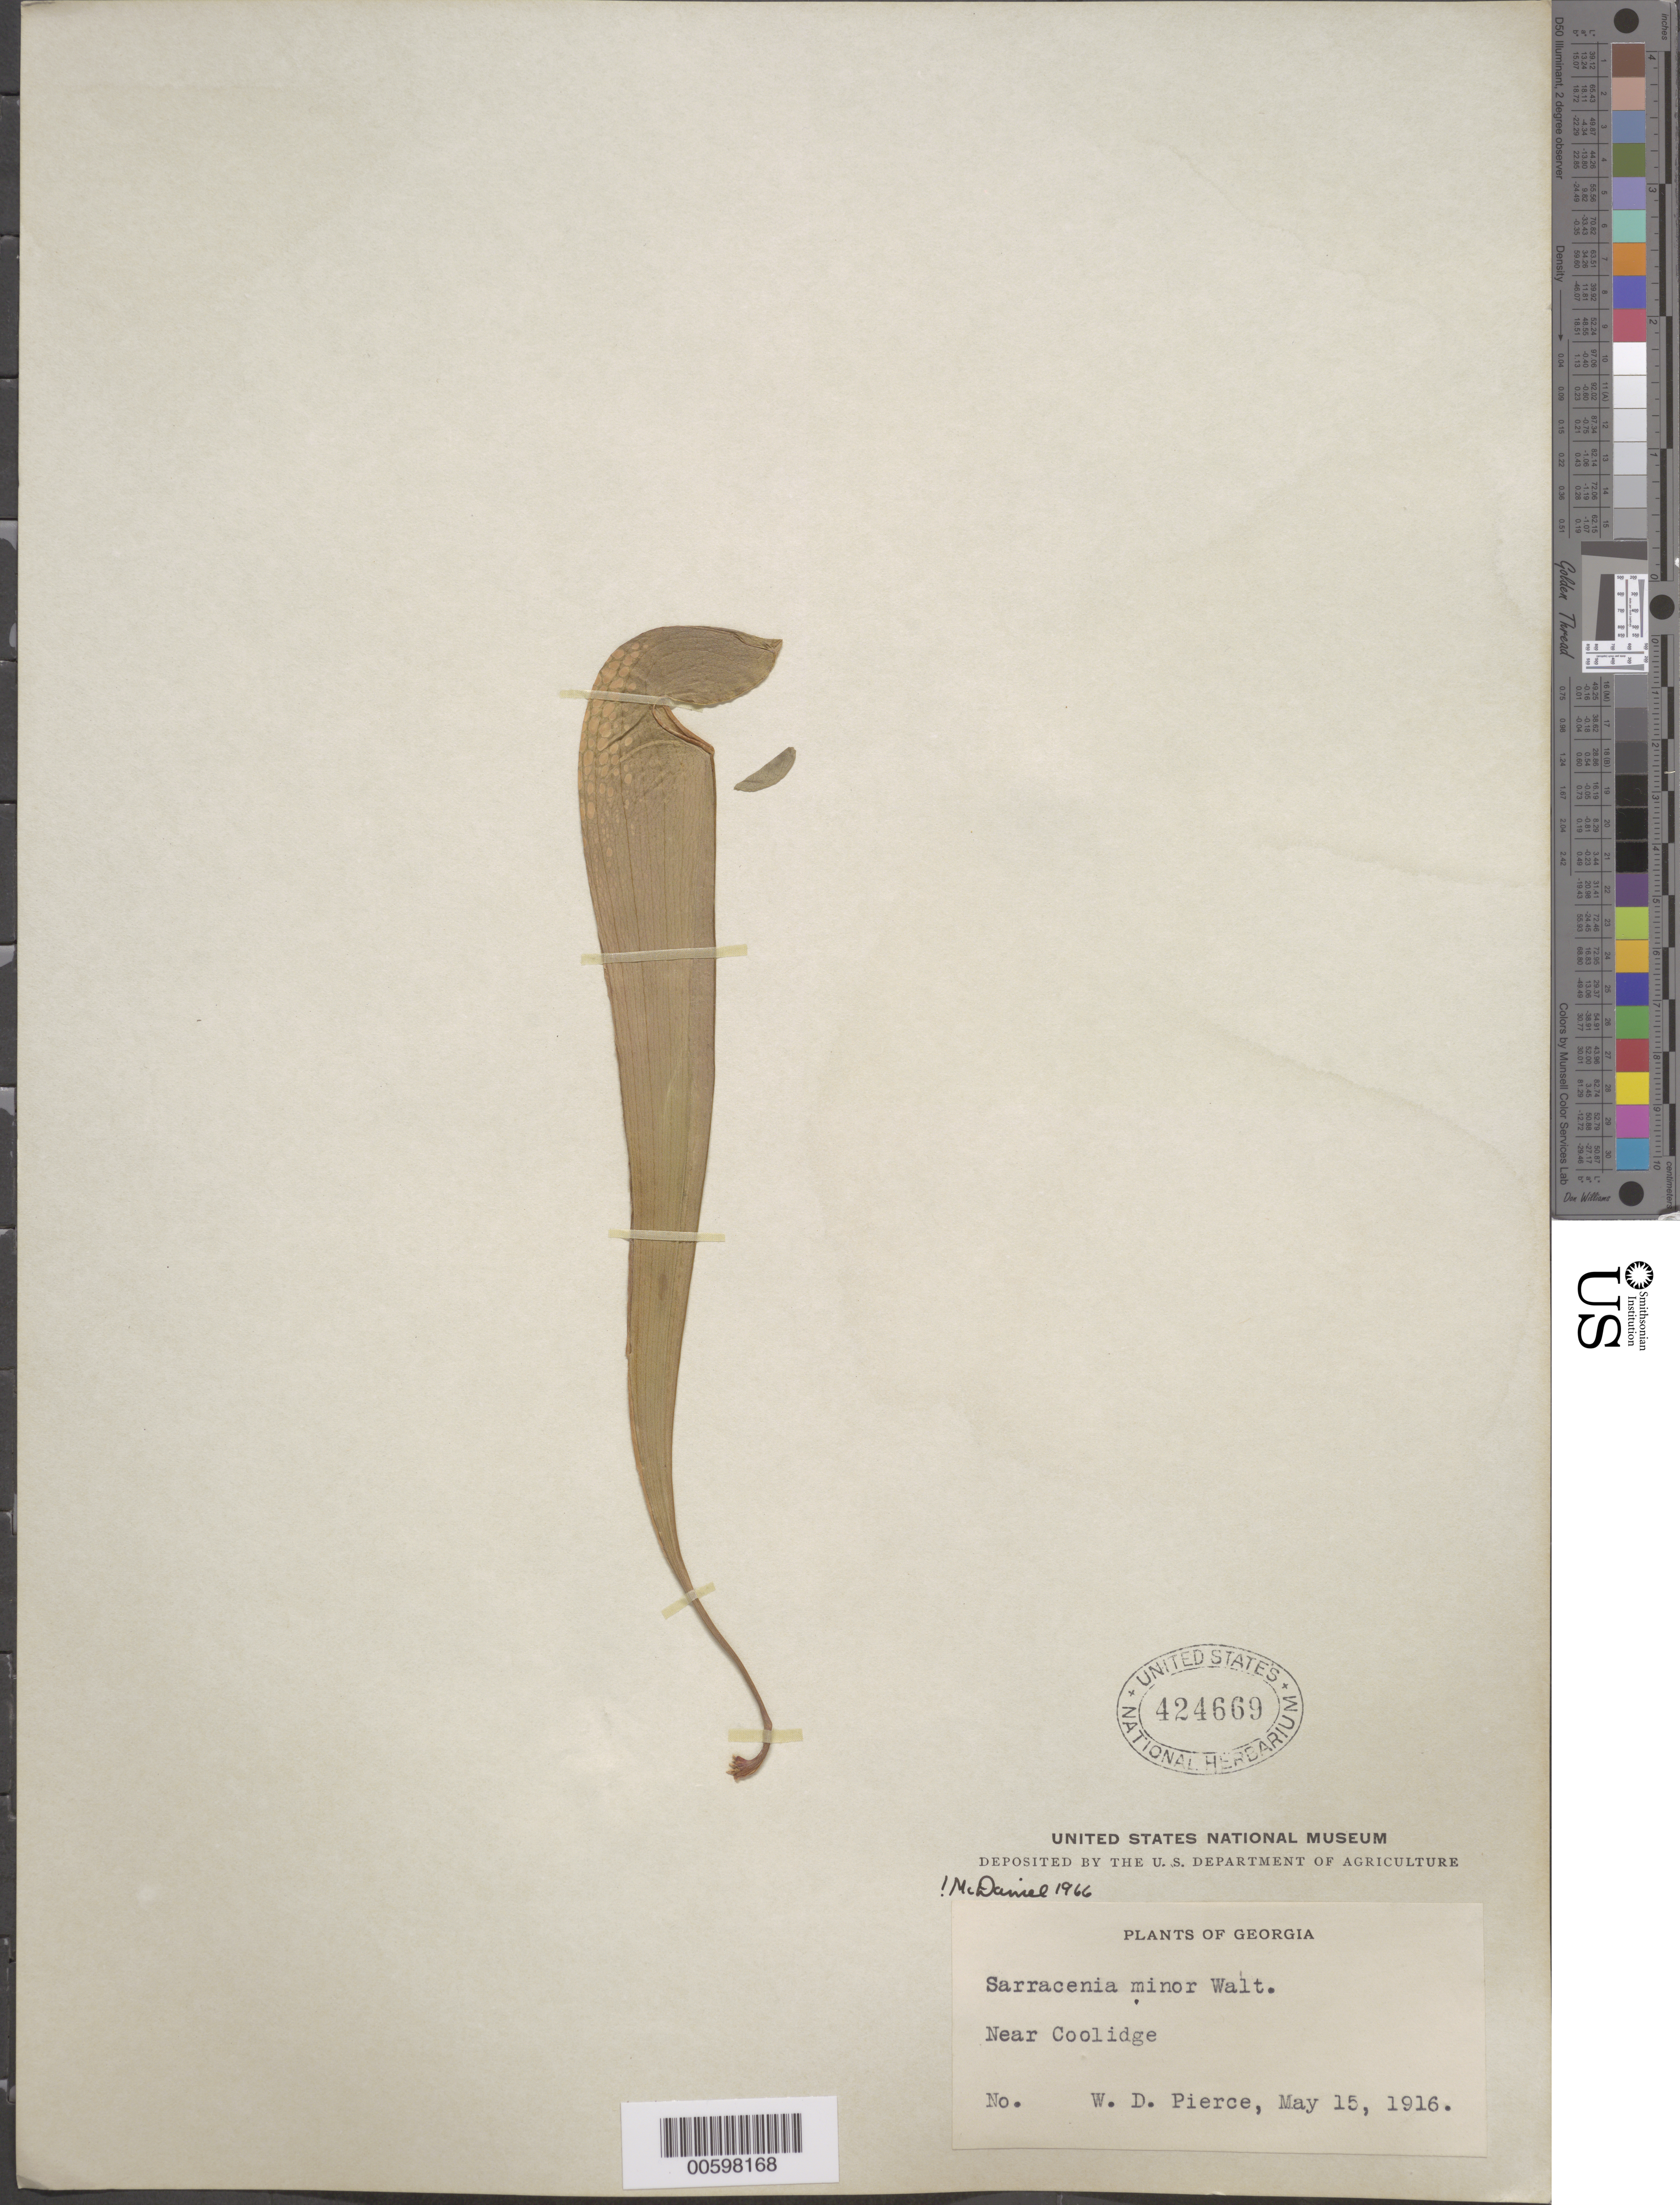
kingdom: Plantae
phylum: Tracheophyta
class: Magnoliopsida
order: Ericales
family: Sarraceniaceae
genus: Sarracenia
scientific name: Sarracenia minor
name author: Walter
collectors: W. Pierce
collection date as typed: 15 May 1916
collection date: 1916-05-15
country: United States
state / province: Georgia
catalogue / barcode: US 424669